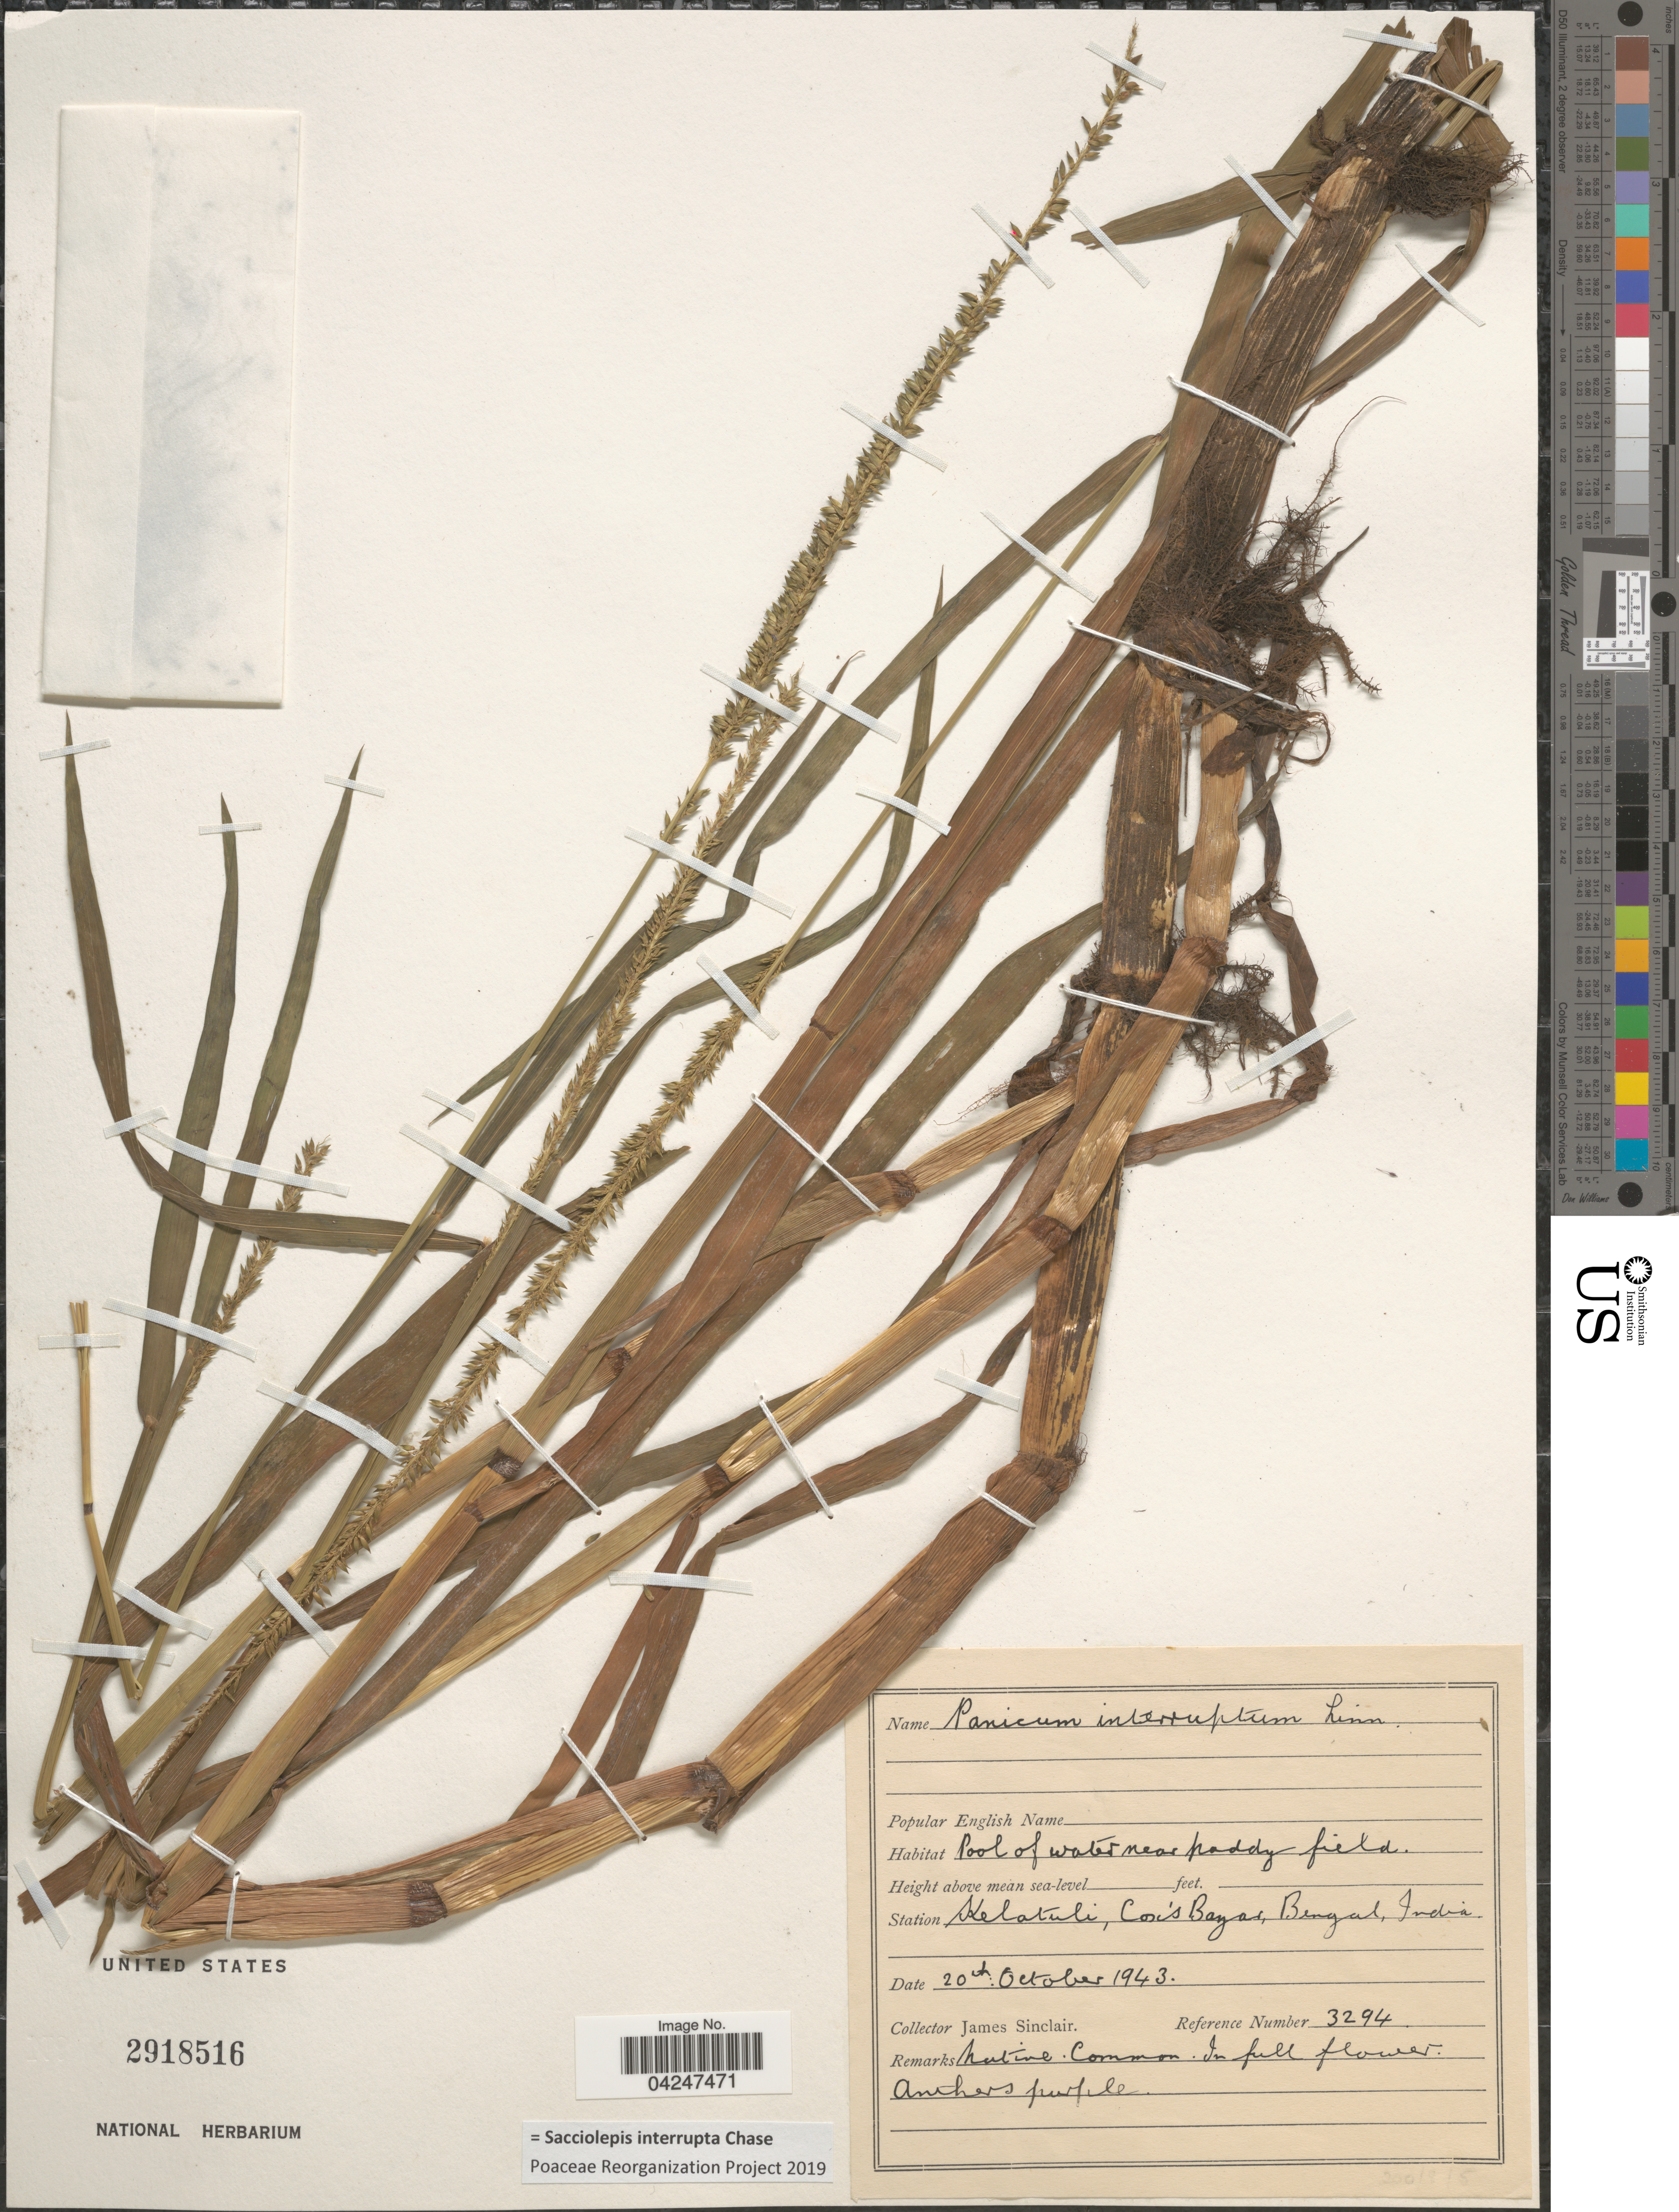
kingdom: Plantae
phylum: Tracheophyta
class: Liliopsida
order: Poales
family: Poaceae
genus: Sacciolepis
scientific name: Sacciolepis interrupta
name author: (Willd.) Stapf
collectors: J. Sinclair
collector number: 3294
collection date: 1943-10-20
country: Bangladesh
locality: Station Kelatuli, Cox's Bazar, Bengal.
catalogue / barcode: US 2918516